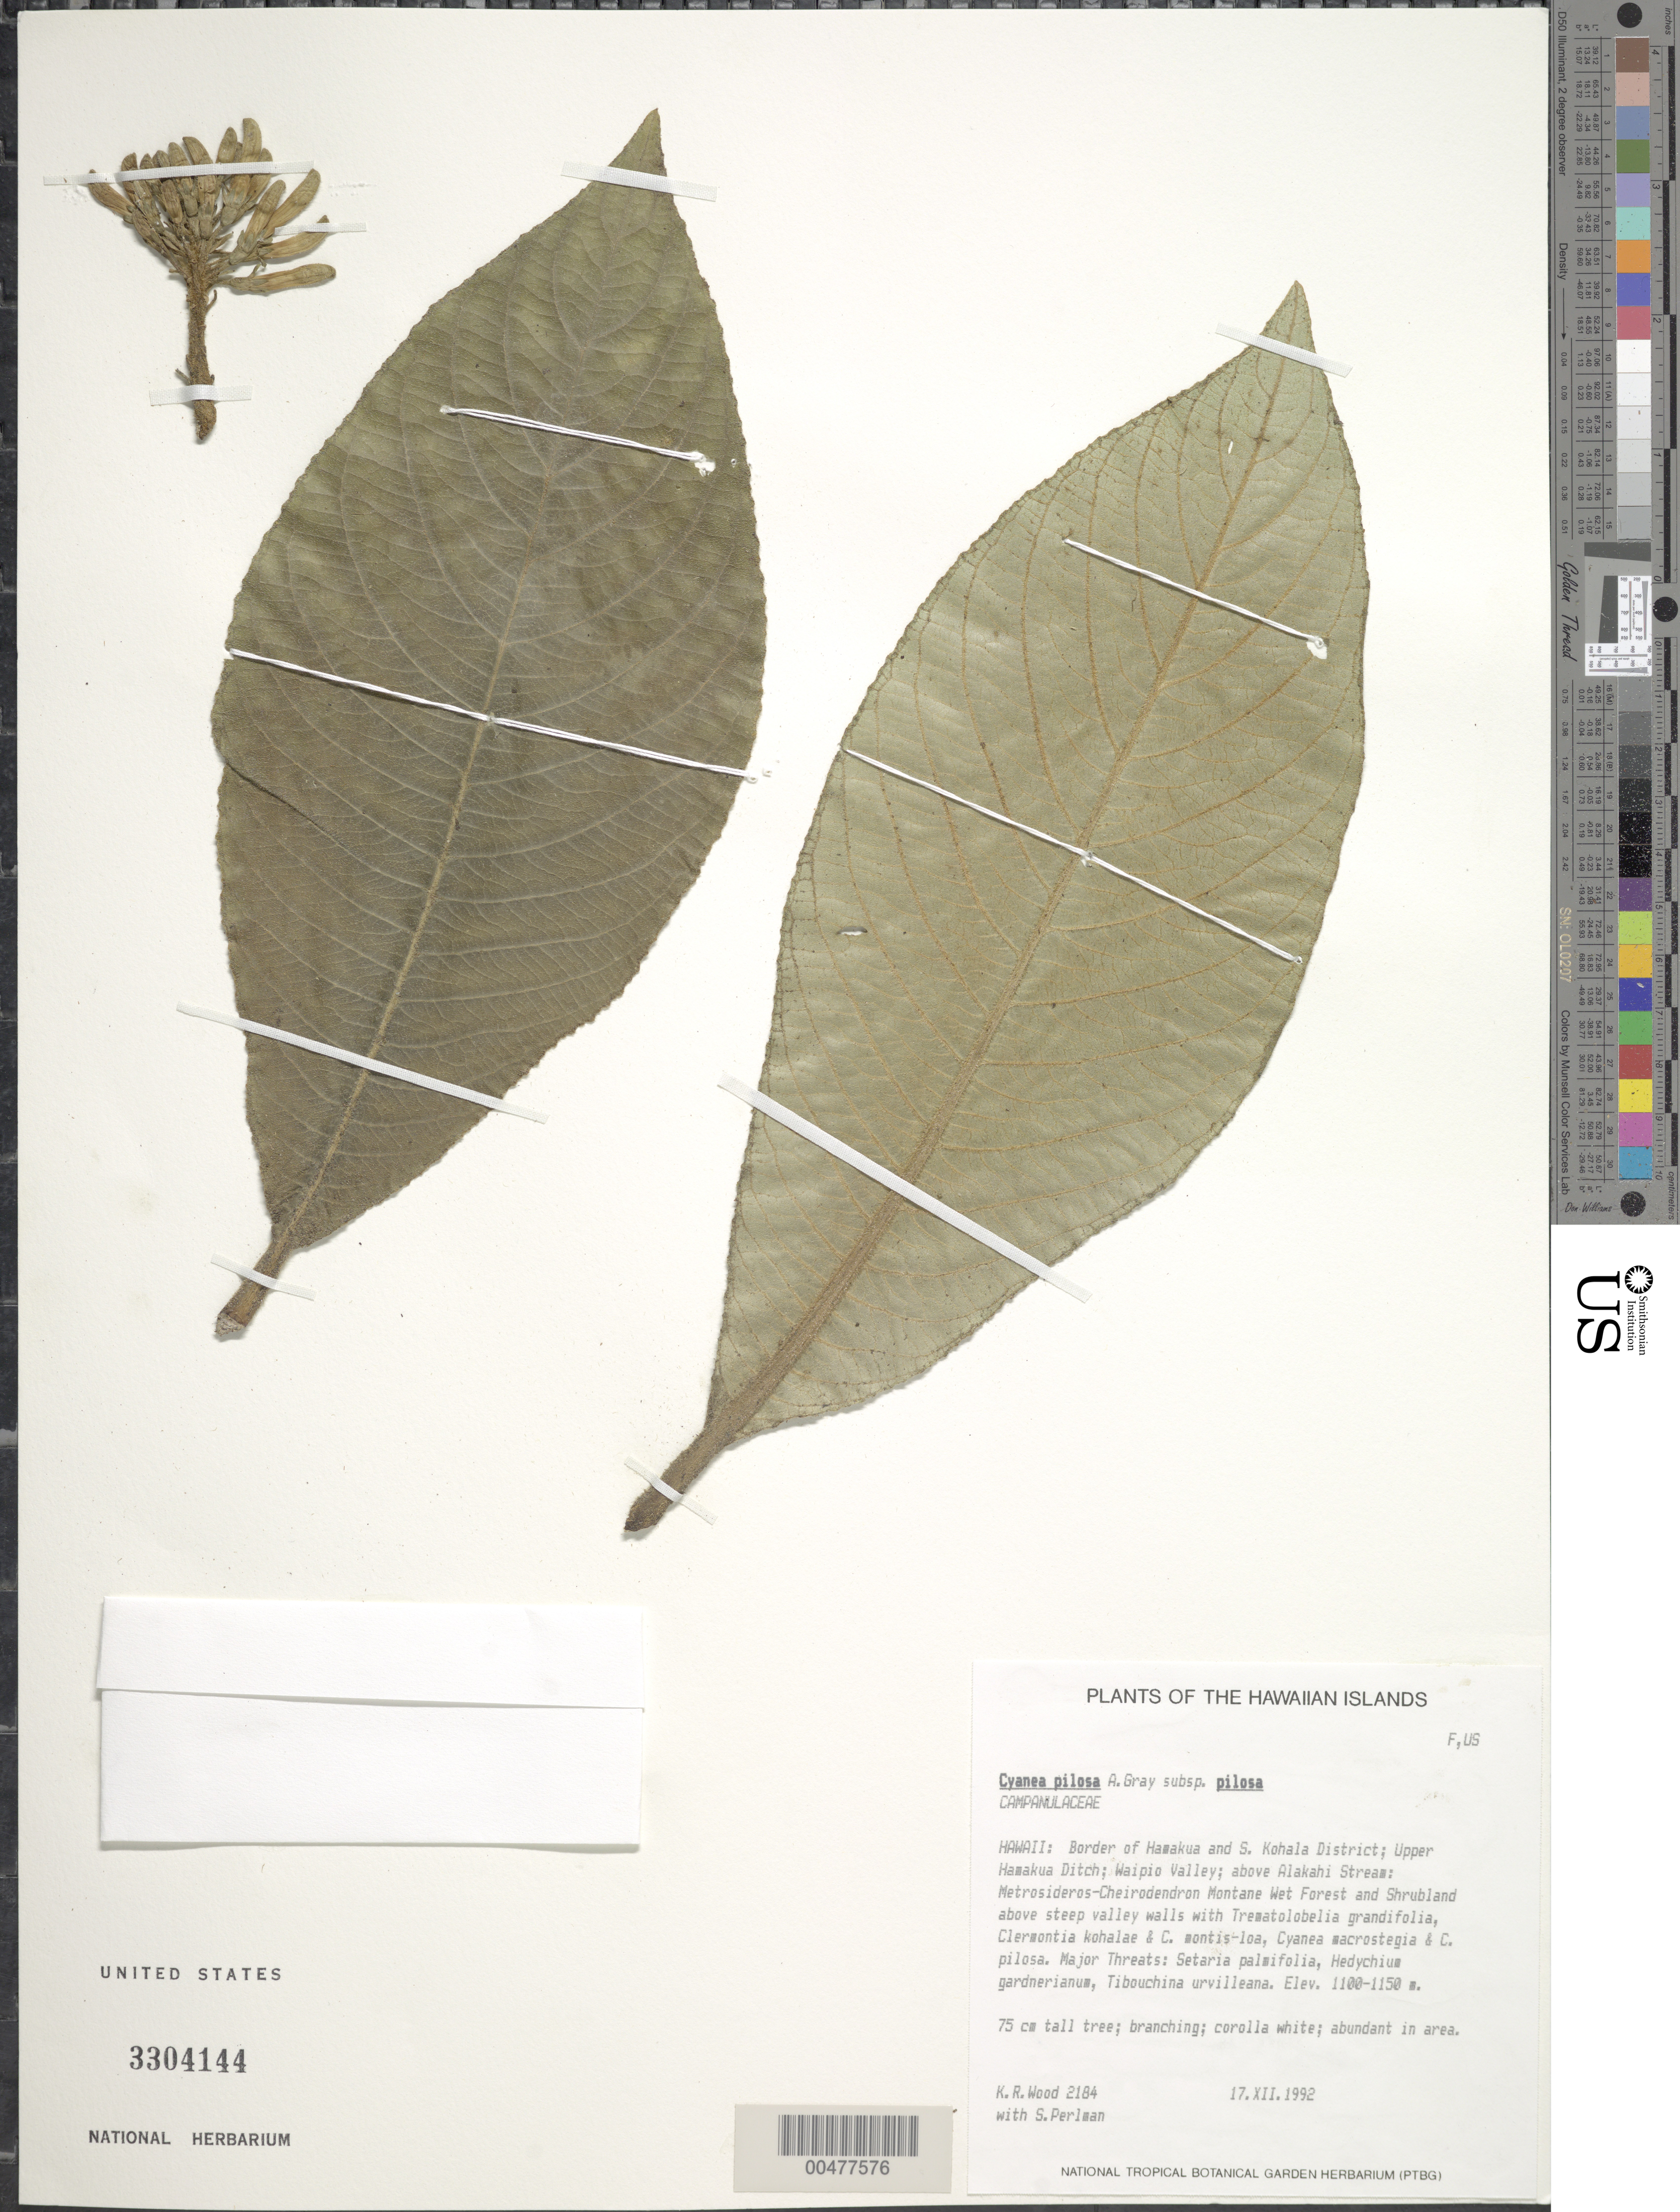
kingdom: Plantae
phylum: Tracheophyta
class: Magnoliopsida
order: Asterales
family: Campanulaceae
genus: Cyanea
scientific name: Cyanea pilosa subsp. pilosa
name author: A. Gray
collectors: K. R. Wood & S. P. Perlman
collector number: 2184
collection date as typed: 17 Dec 1992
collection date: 1992-12-17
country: United States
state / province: Hawaii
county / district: Hawaii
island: Hawaii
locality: Border of Hamakua and S. Kohala Dist., Upper Hamakua Ditch, Waipio Valley, above Alakahi Stream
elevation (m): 1100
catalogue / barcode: US 3304144